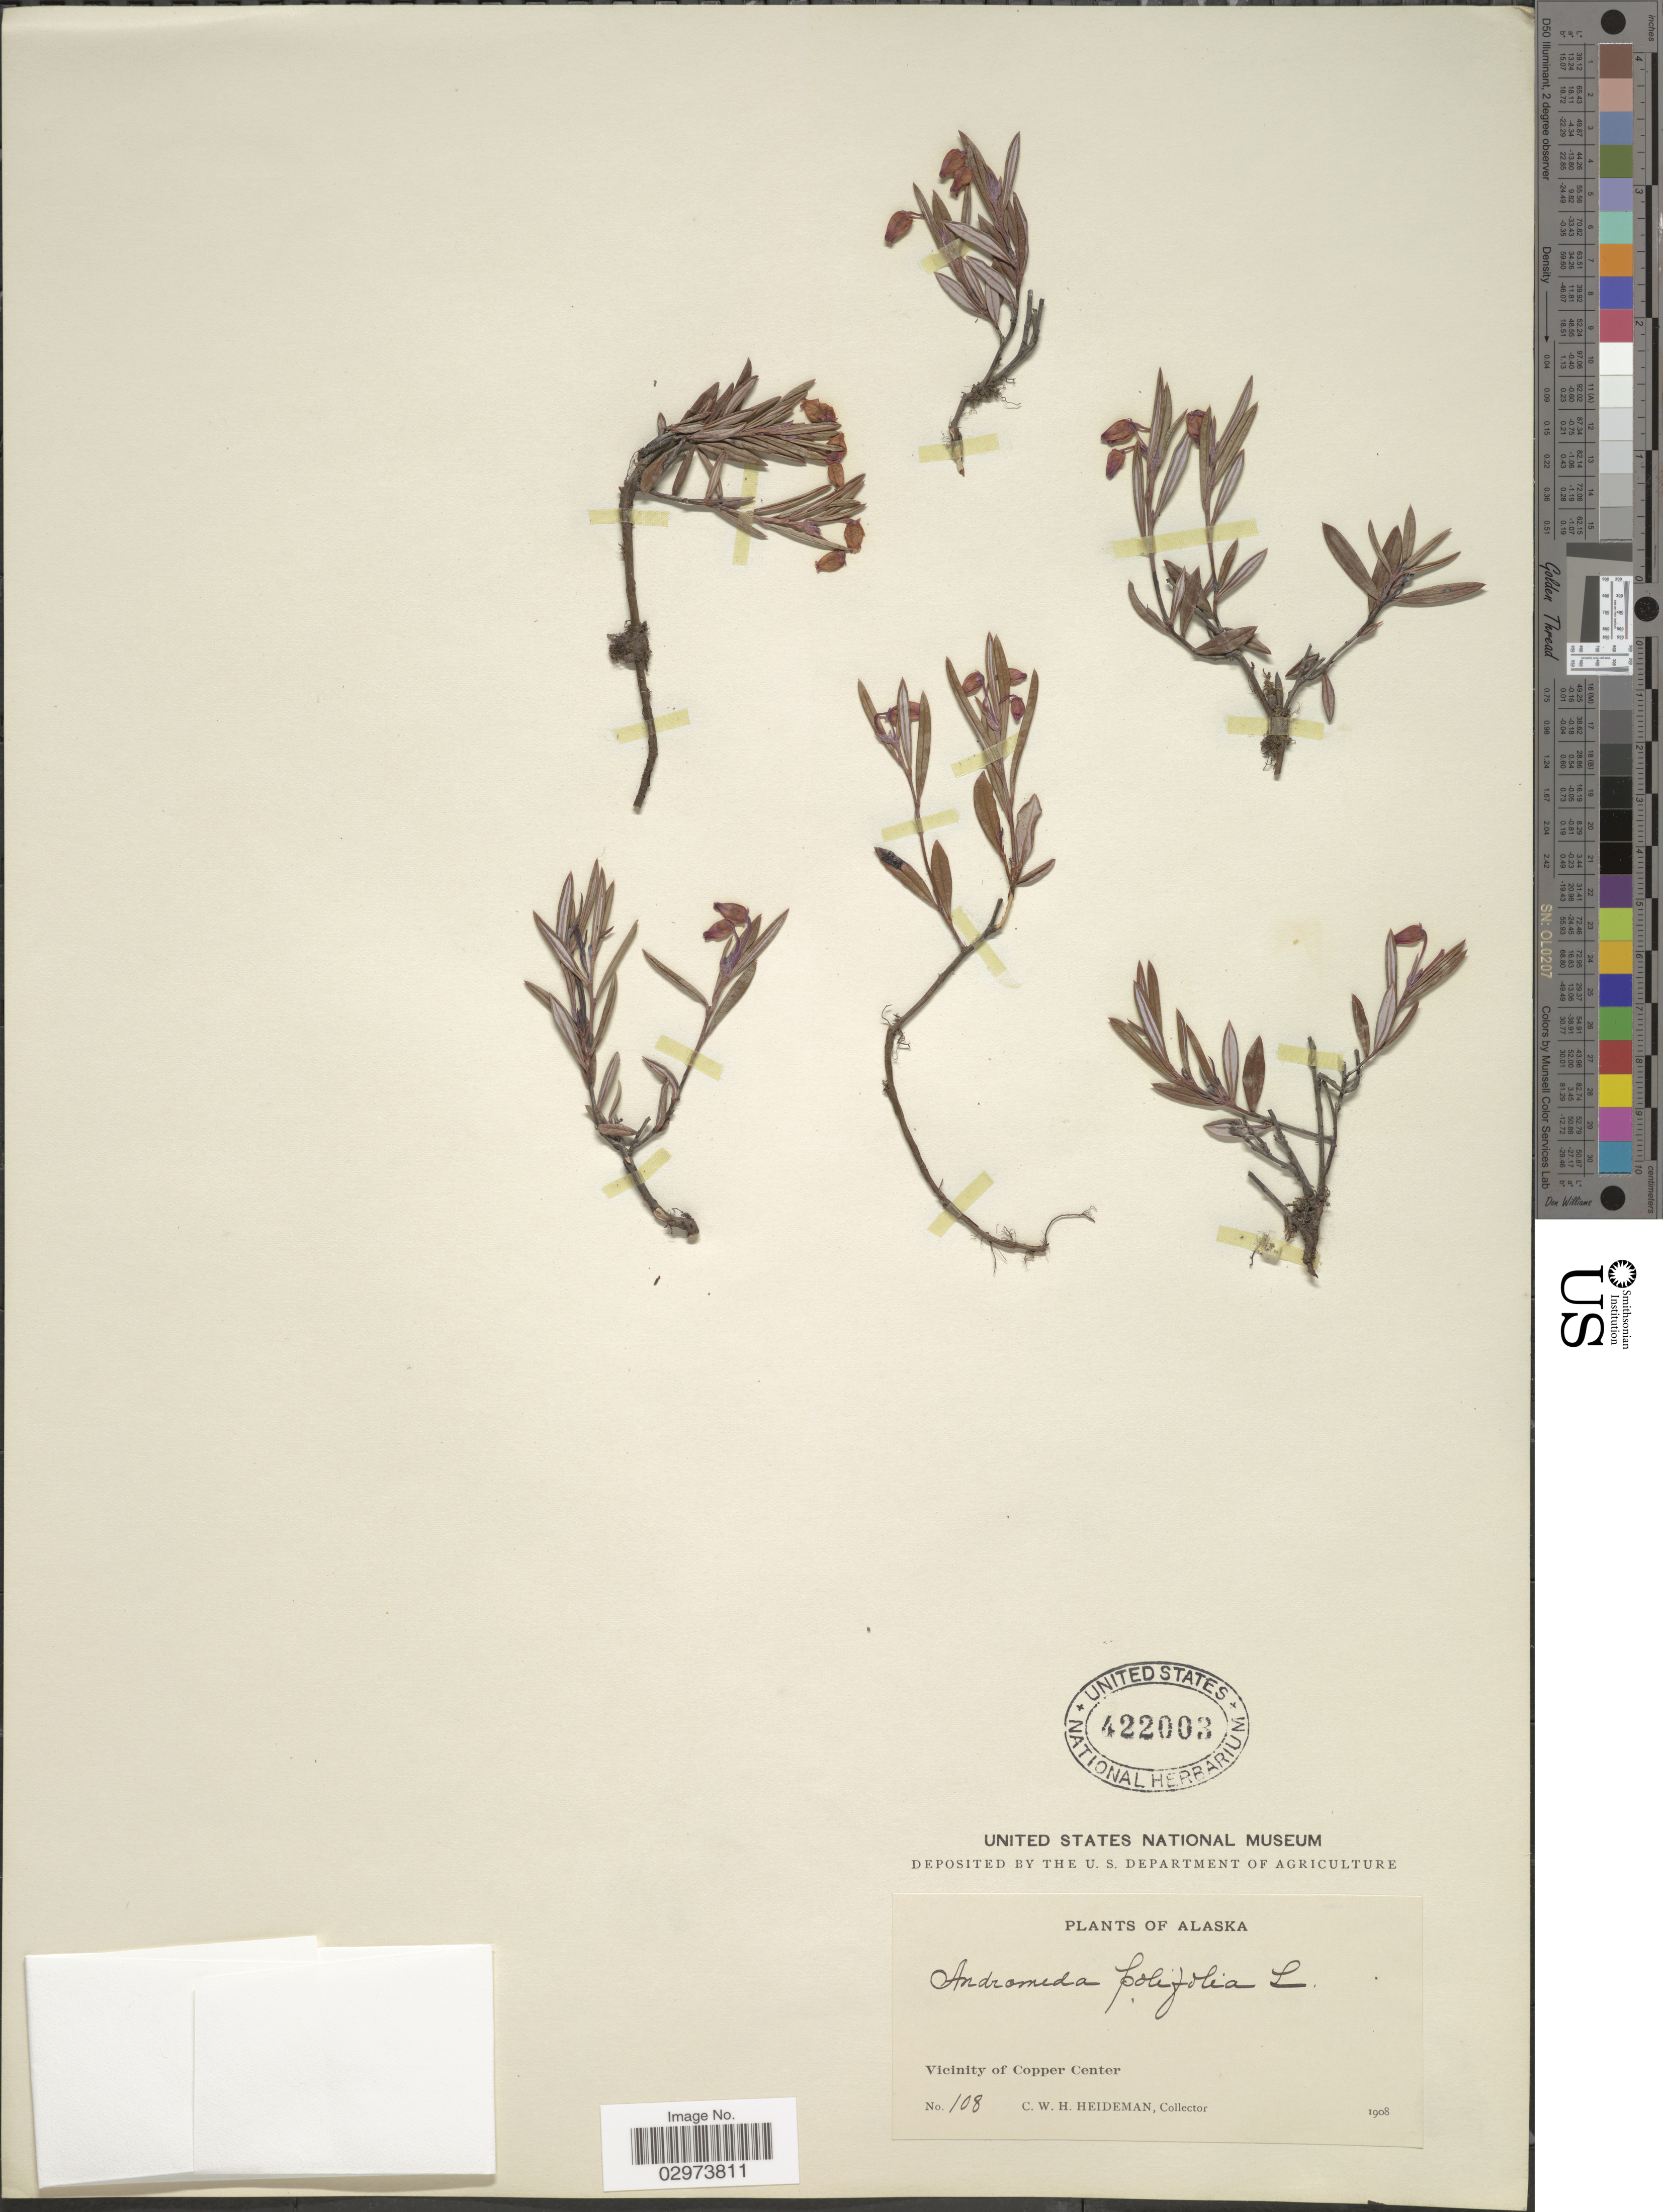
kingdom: Plantae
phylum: Tracheophyta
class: Magnoliopsida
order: Ericales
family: Ericaceae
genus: Andromeda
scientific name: Andromeda polifolia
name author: L.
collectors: C. Heideman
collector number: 108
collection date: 1908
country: United States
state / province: Alaska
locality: Vicinity of Copper Center.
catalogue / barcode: US 422003